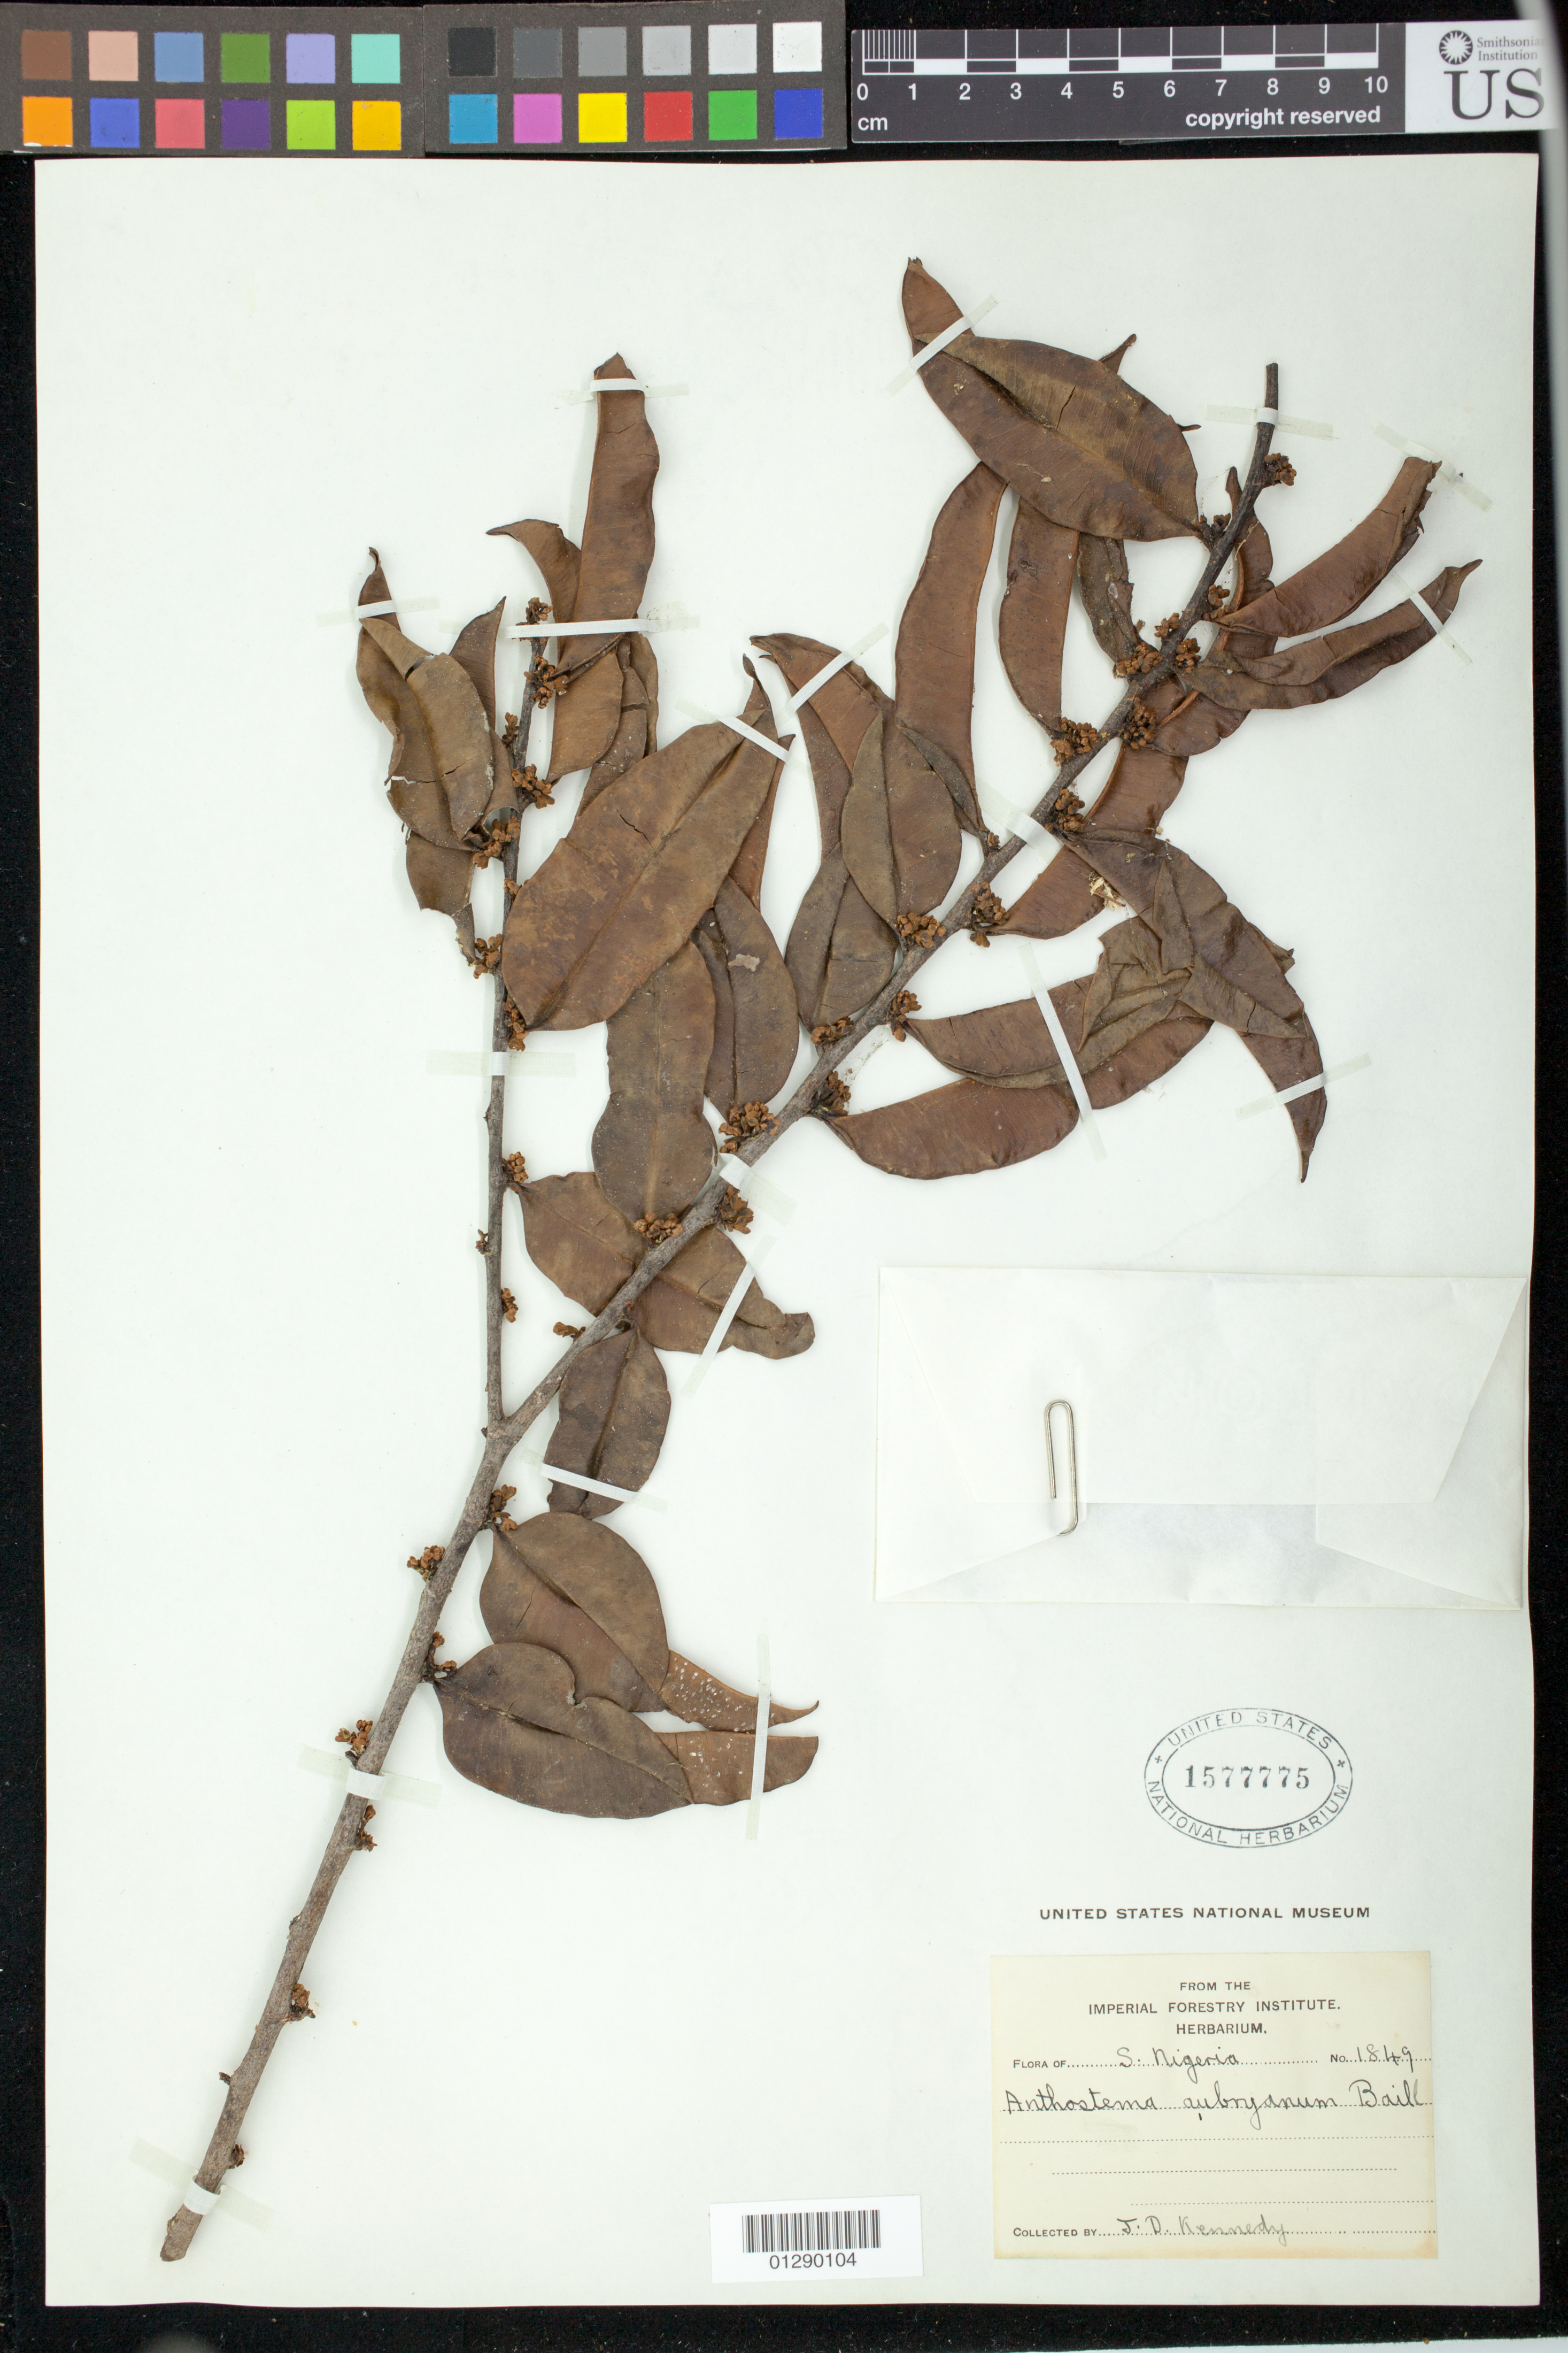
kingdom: Plantae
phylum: Tracheophyta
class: Magnoliopsida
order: Malpighiales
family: Euphorbiaceae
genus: Anthostema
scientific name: Anthostema aubryanum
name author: Baill.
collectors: J. D. Kennedy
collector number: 1849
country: Nigeria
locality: S. Nigeria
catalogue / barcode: US 1577775